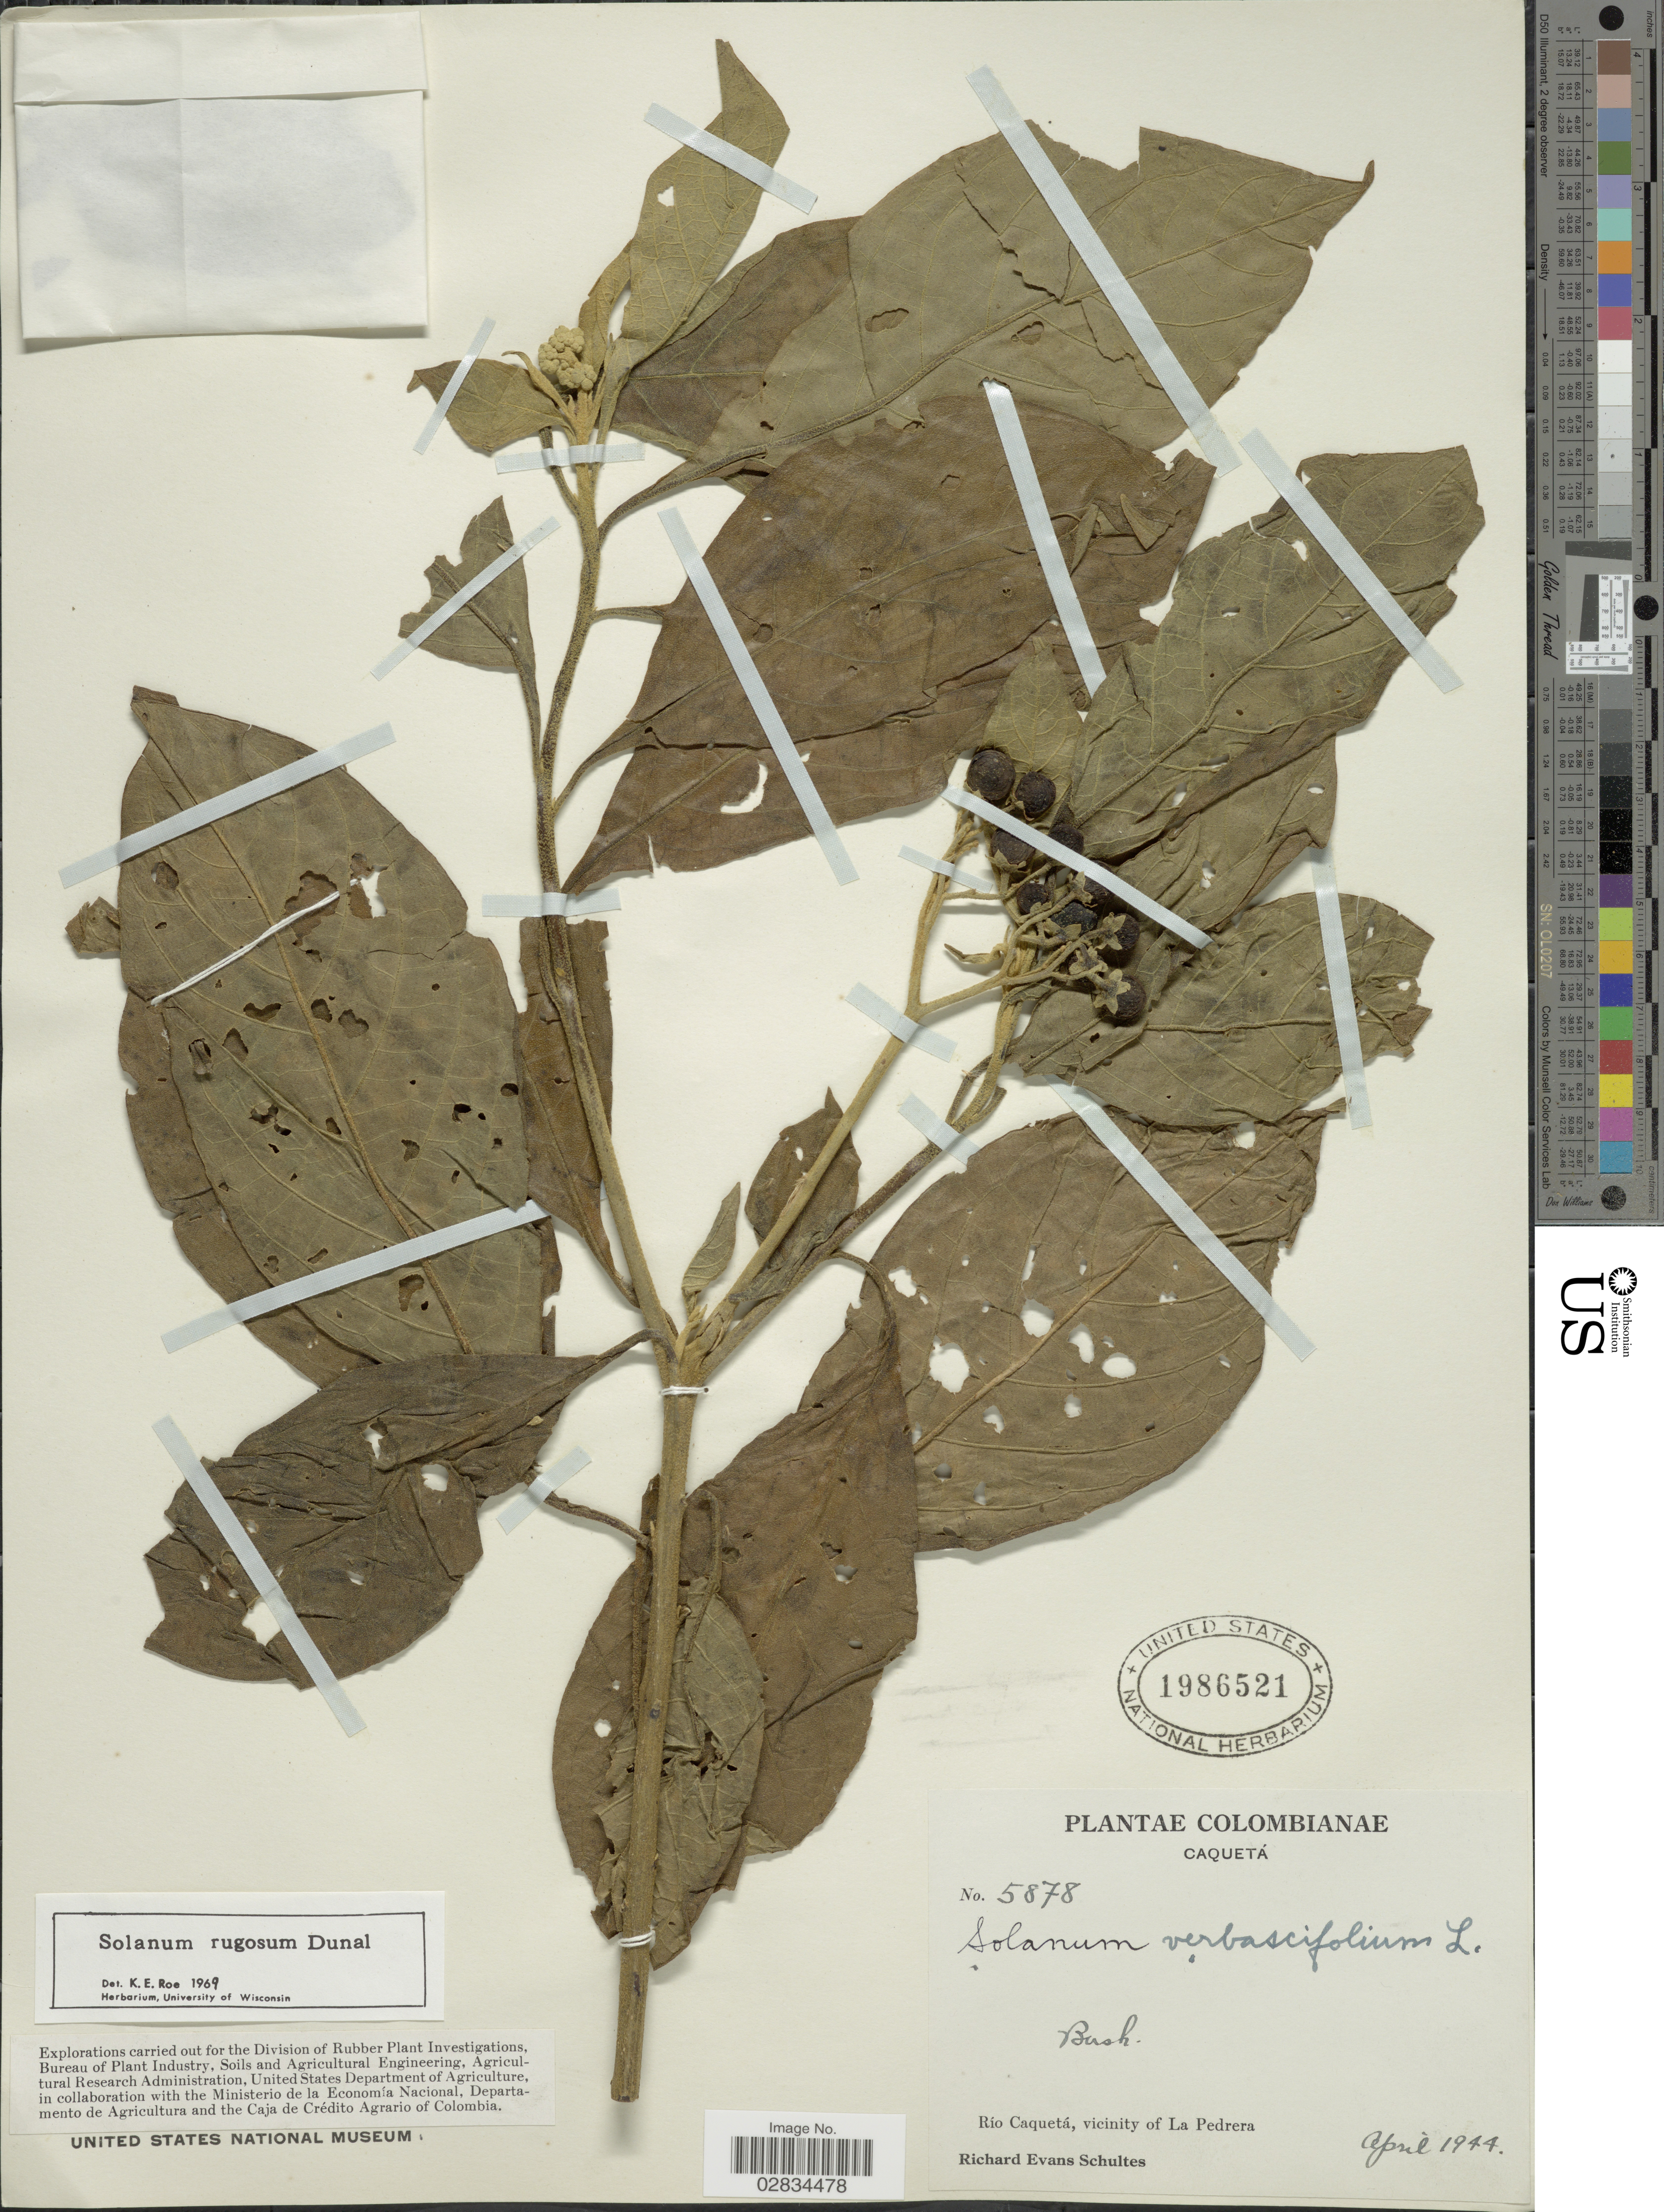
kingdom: Plantae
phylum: Tracheophyta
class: Magnoliopsida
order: Solanales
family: Solanaceae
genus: Solanum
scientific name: Solanum rugosum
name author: Dunal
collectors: R. E. Schultes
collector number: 5878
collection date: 1944-04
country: Colombia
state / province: Caquetá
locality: Río Caquetá, vicinity of La Pedrera.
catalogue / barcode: US 1986521